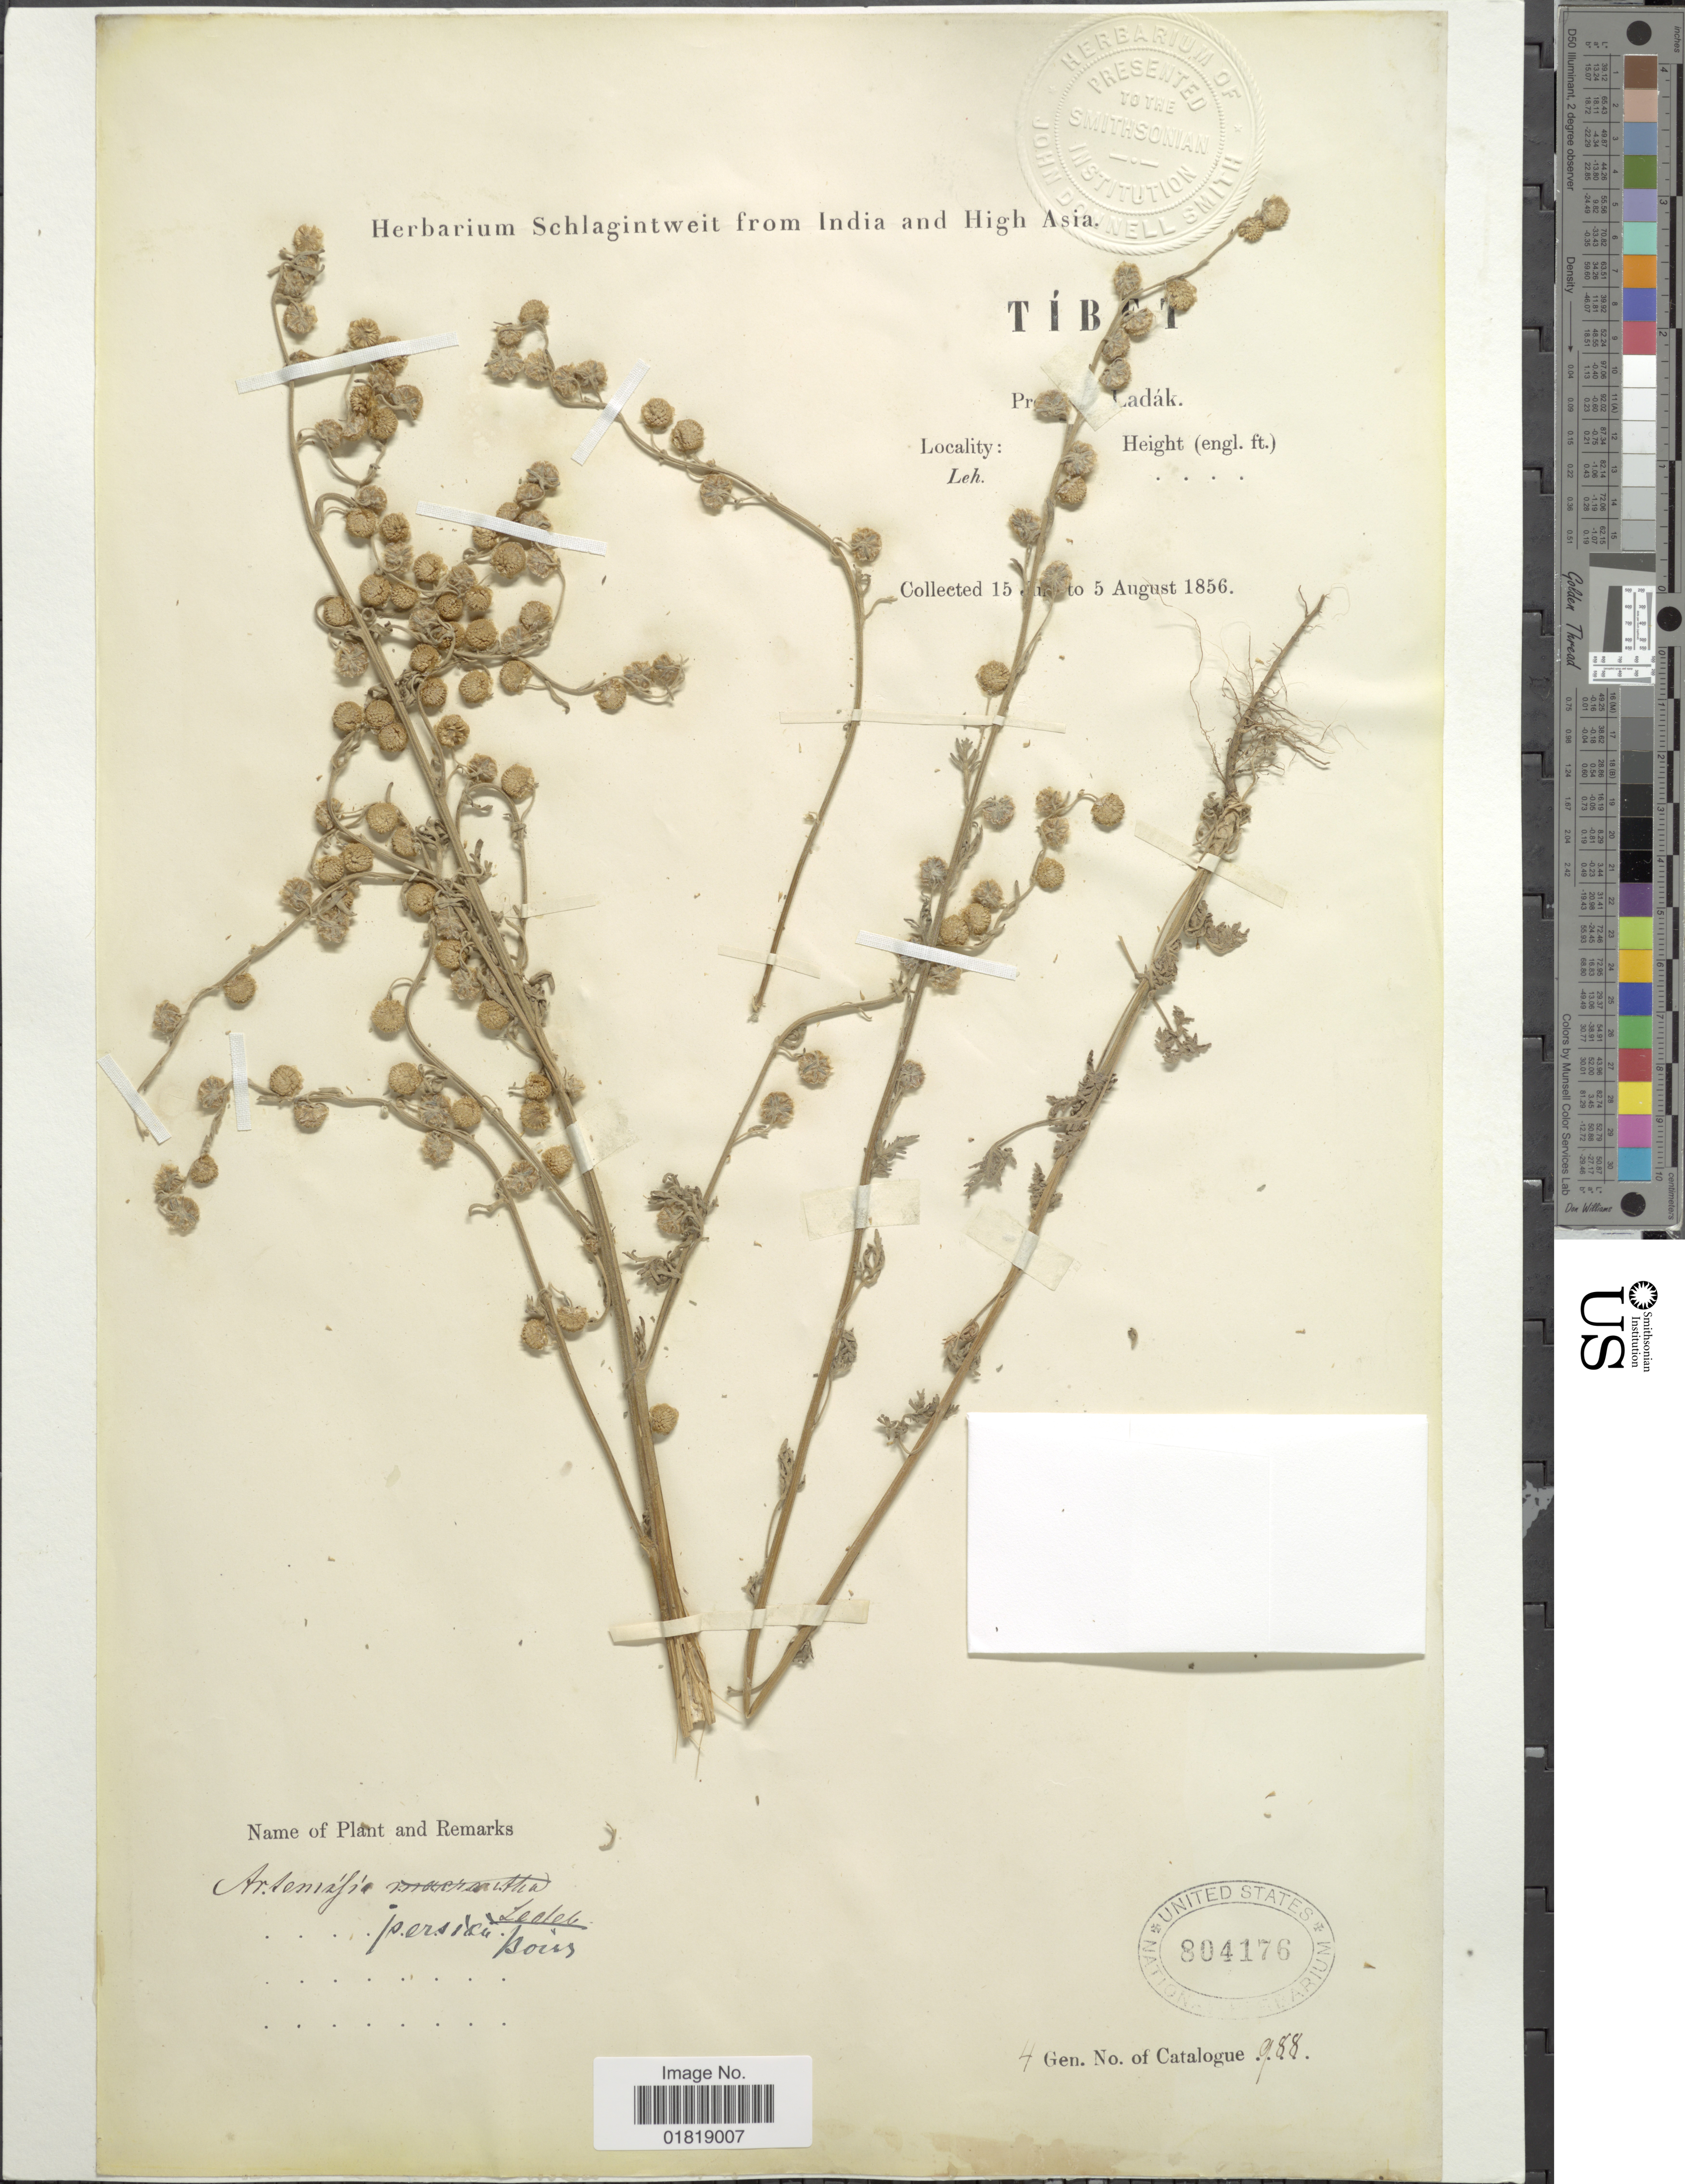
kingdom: Plantae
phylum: Tracheophyta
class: Magnoliopsida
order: Asterales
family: Asteraceae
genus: Artemisia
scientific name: Artemisia persica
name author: Boiss.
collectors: ex herb. Schlagintweit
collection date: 1856-07-15/1856-08-05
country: China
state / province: Xizang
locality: Tibet, Leh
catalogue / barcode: US 804176